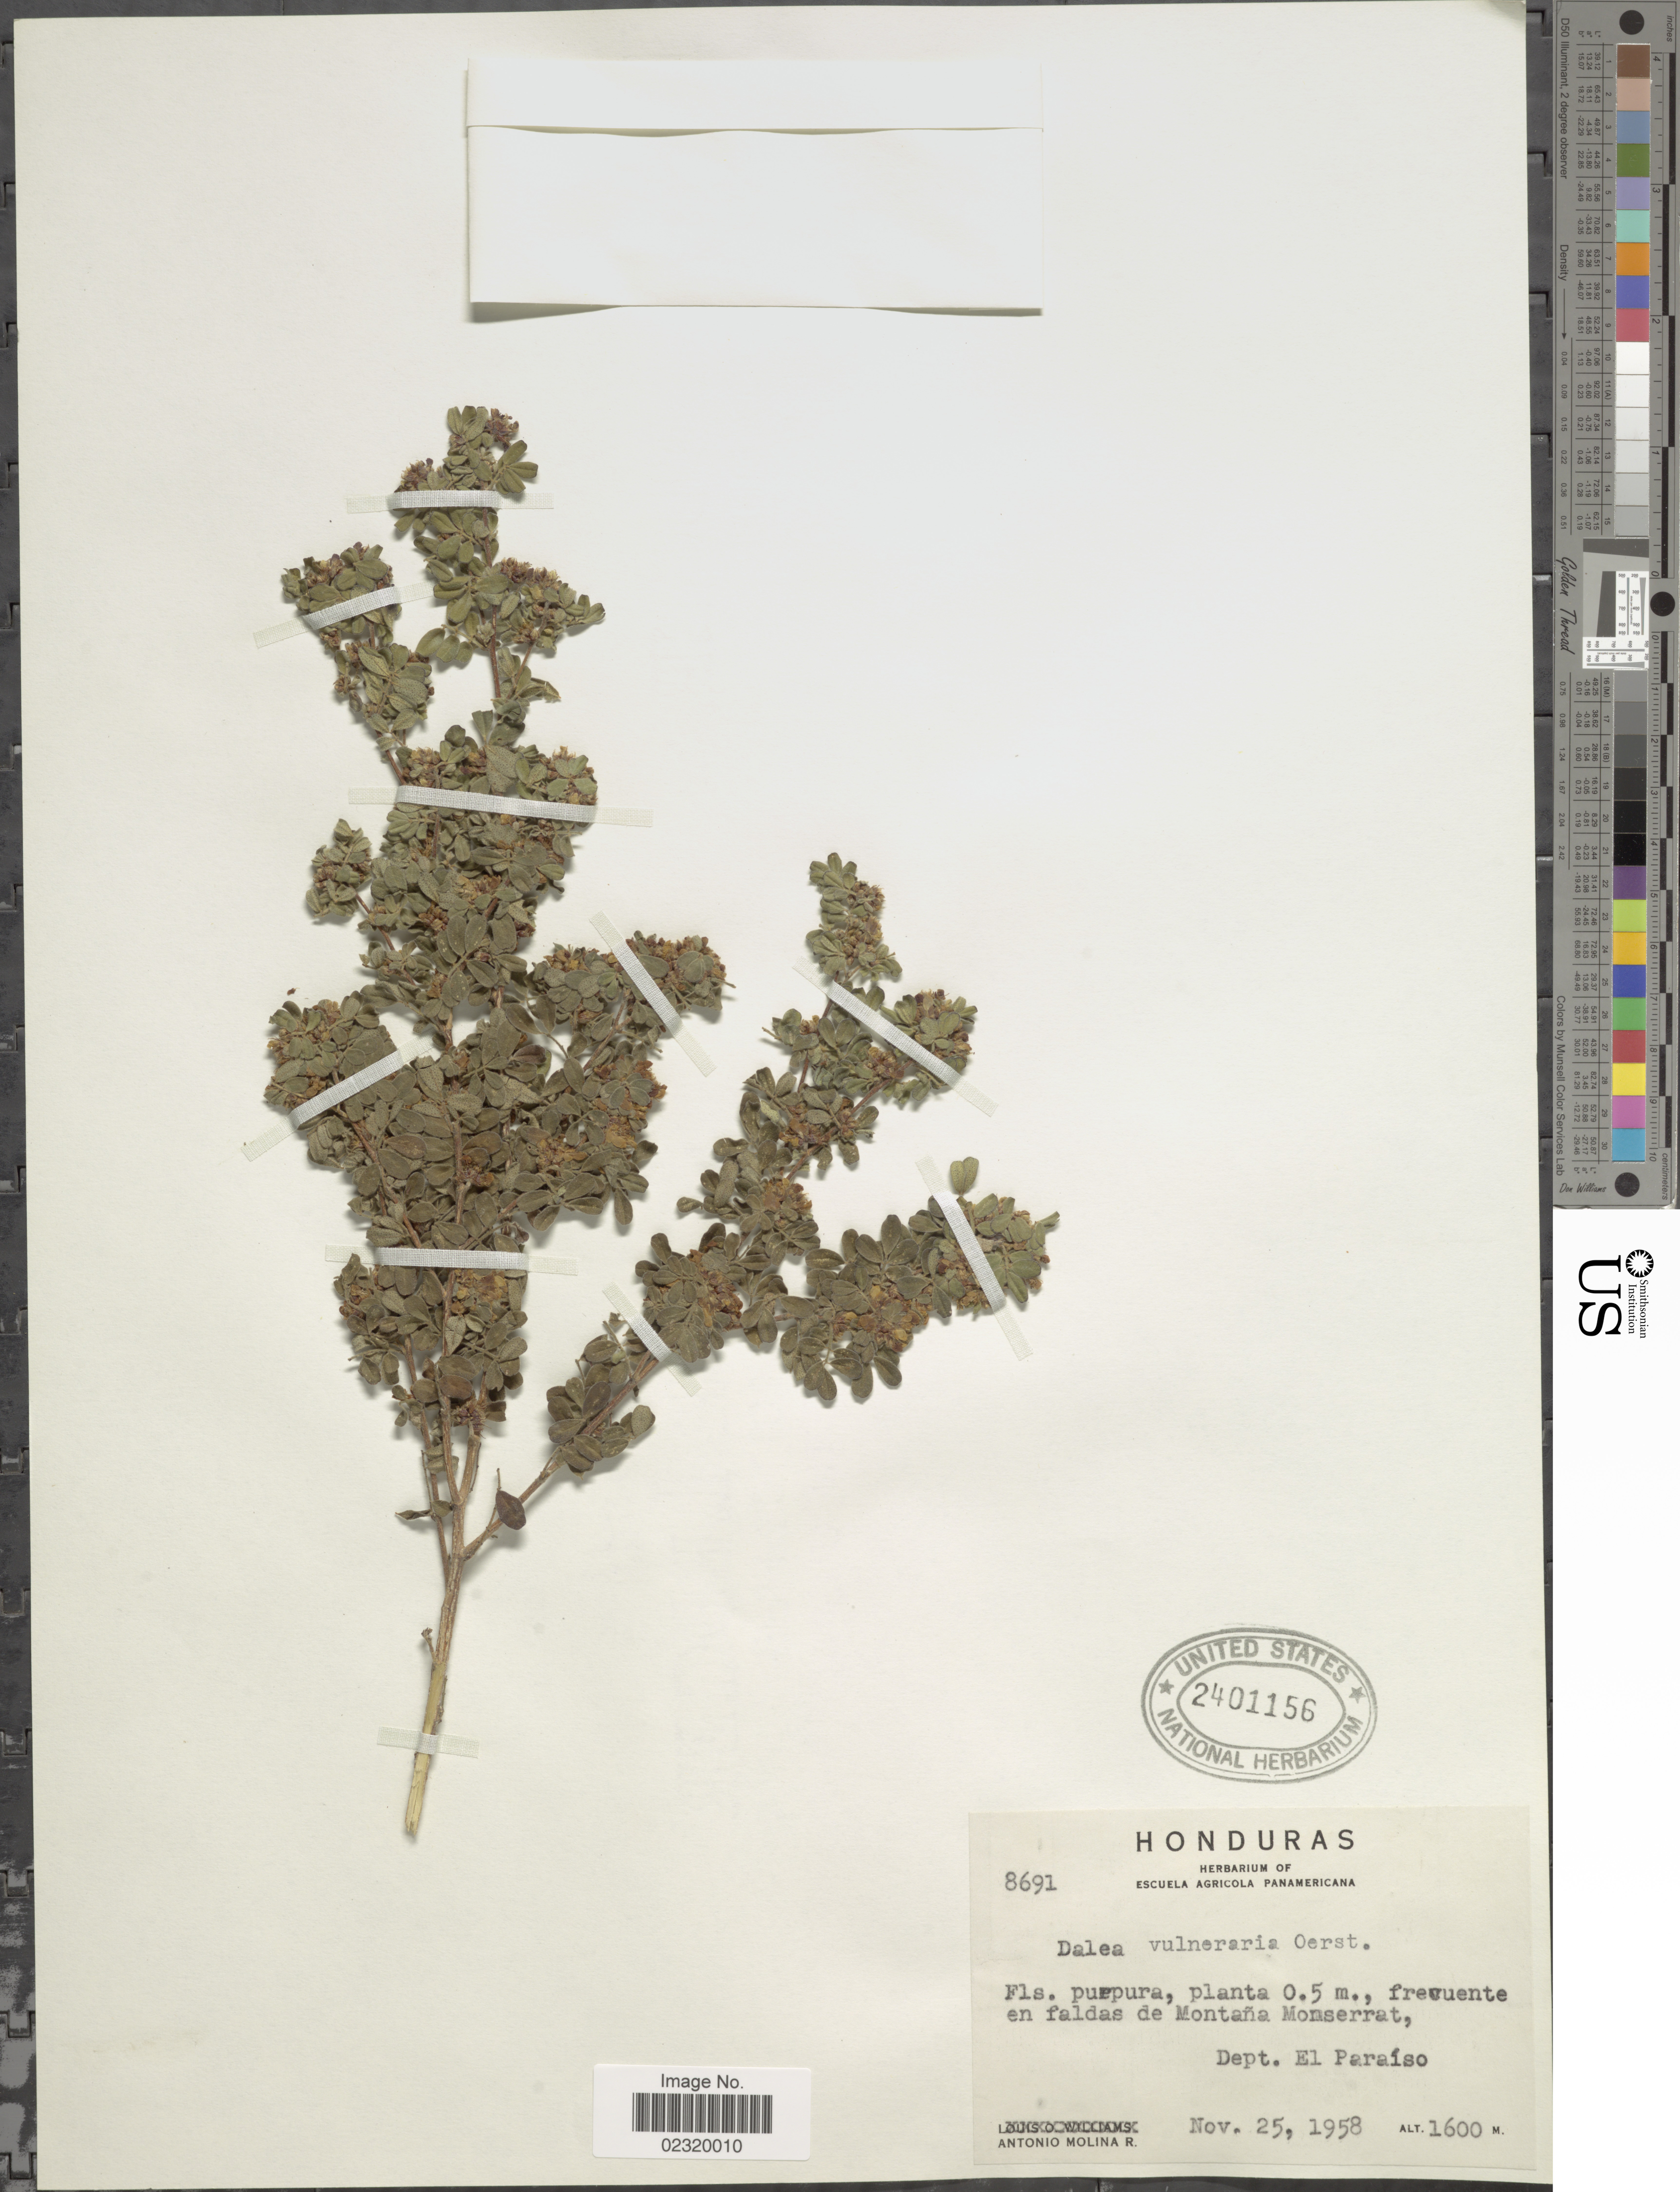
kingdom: Plantae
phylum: Tracheophyta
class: Magnoliopsida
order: Fabales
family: Fabaceae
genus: Dalea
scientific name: Dalea scandens var. vulneraria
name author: (Oerst.) Barneby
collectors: A. Molina R.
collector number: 8691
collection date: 1958-11-25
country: Honduras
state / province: El Paraíso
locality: Montaña Monserrat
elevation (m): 1600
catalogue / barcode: US 2401156